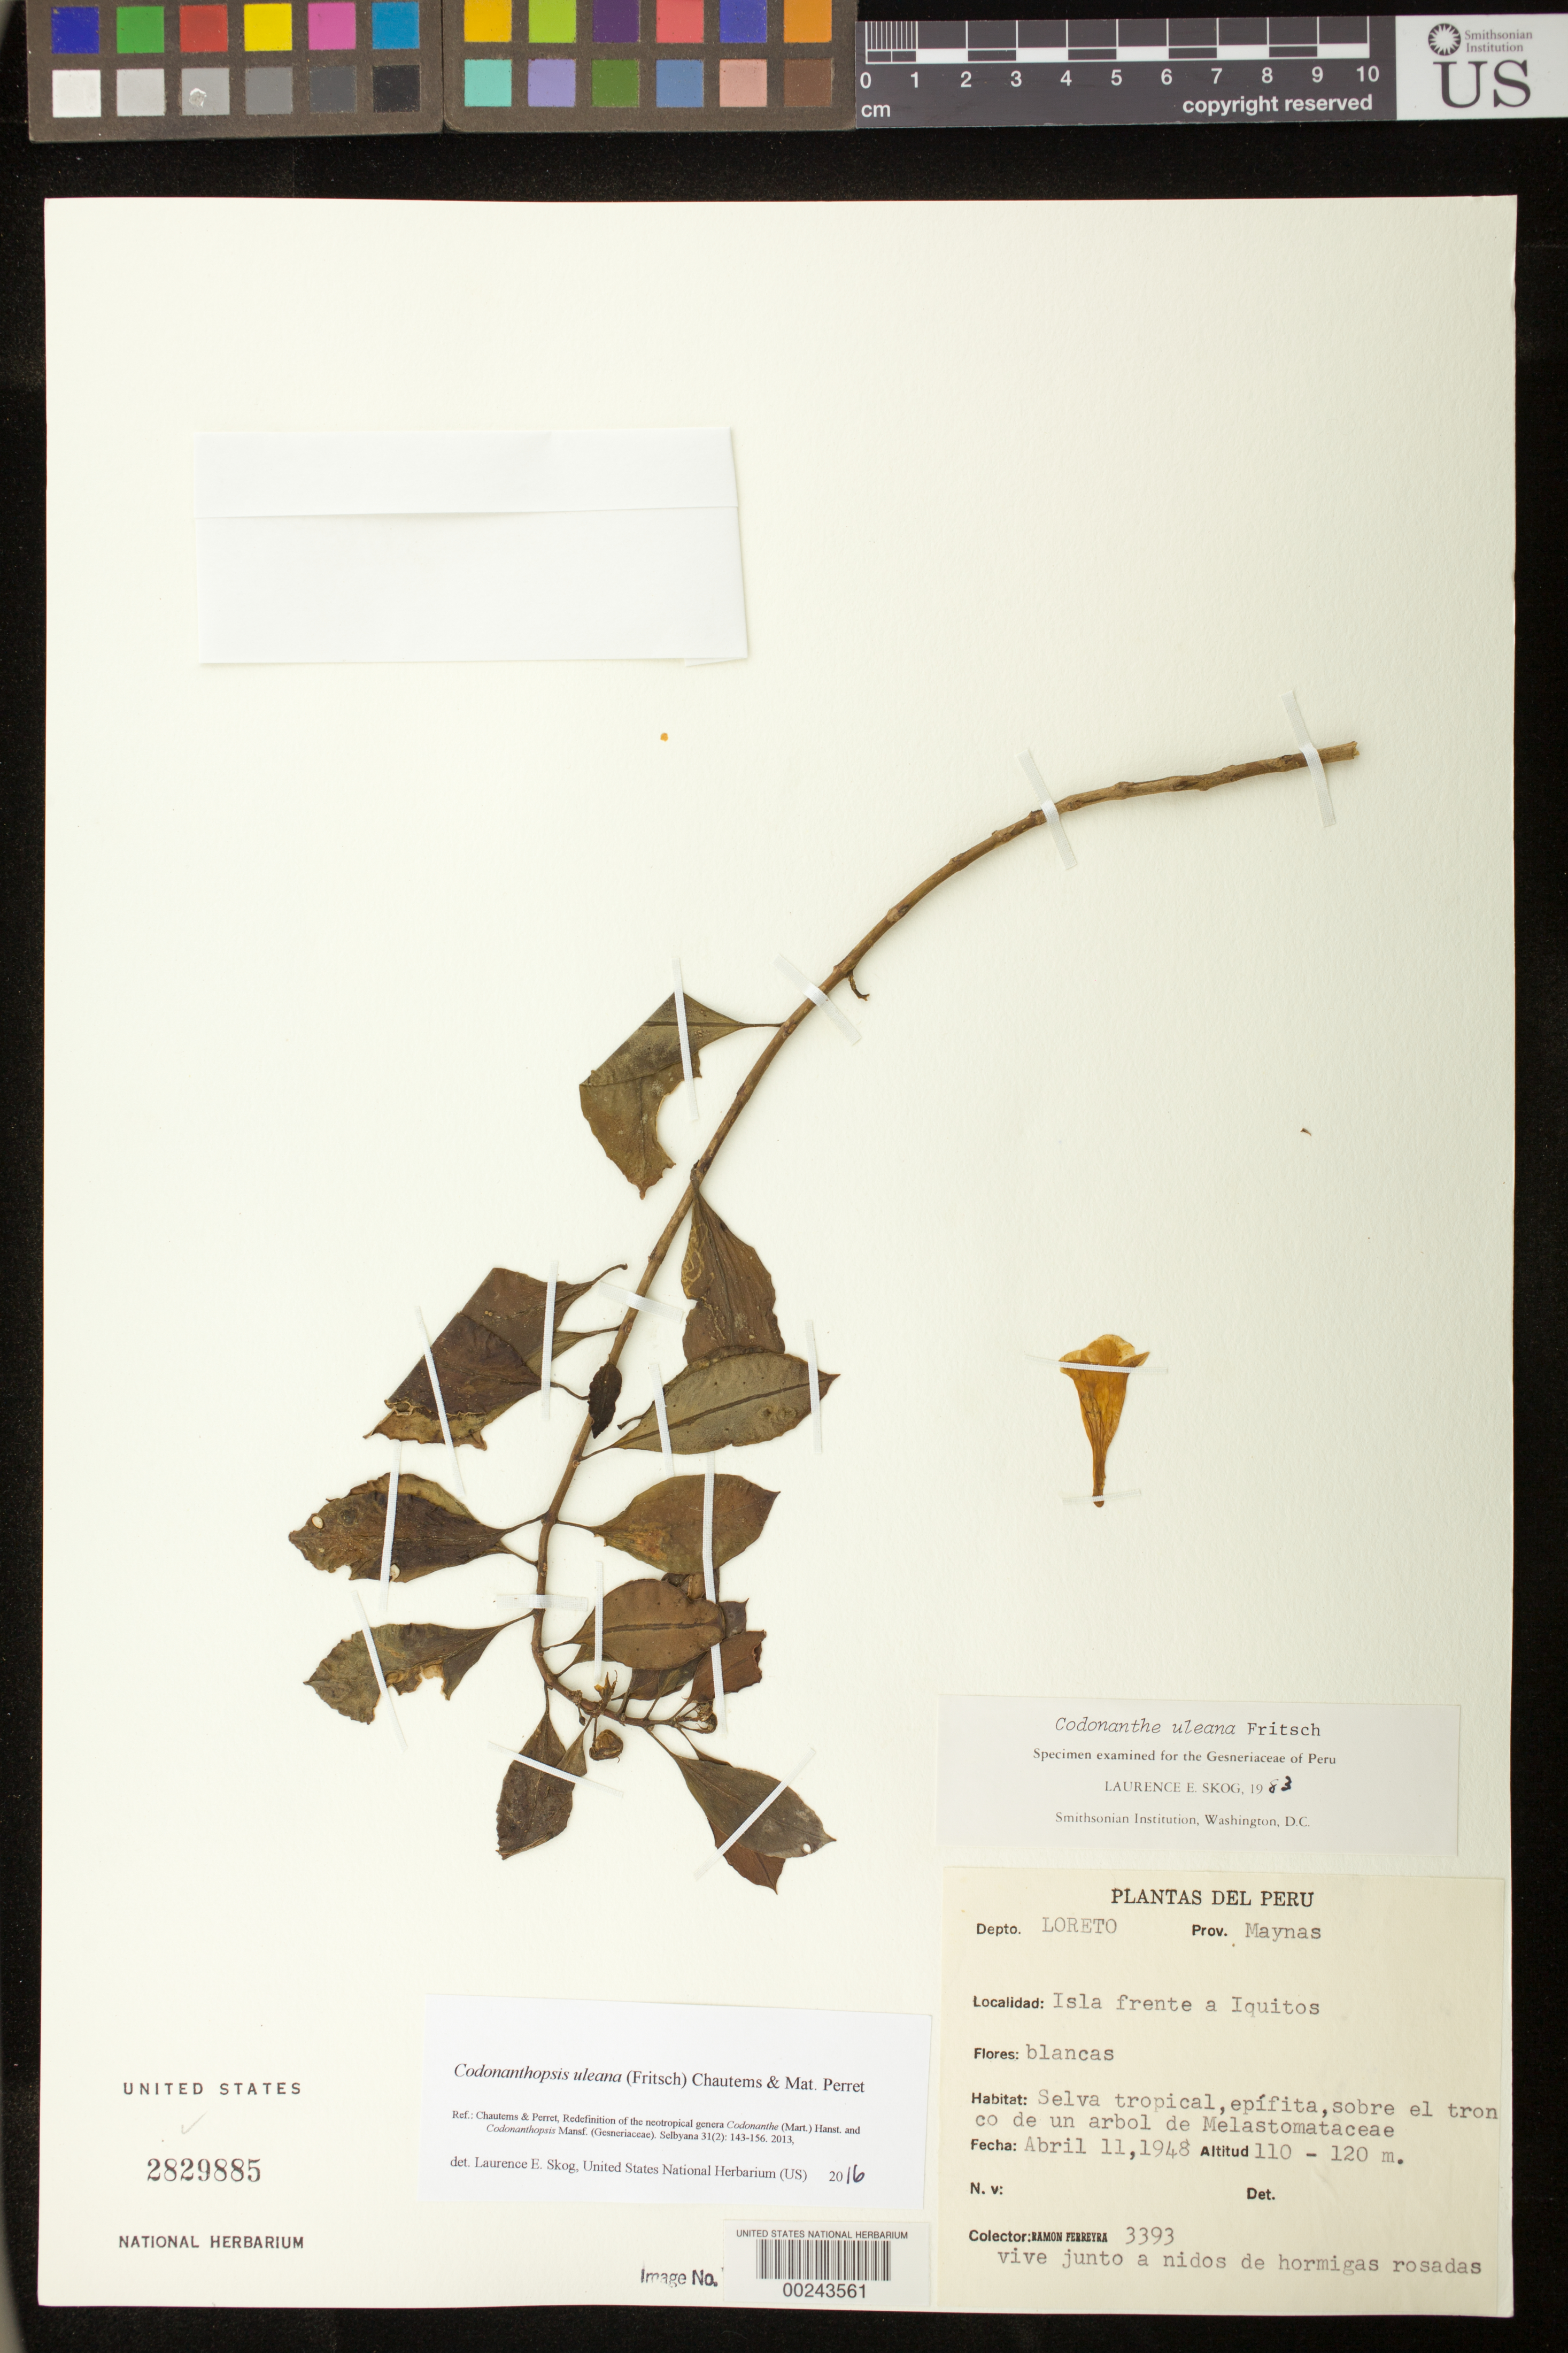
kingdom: Plantae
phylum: Tracheophyta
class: Magnoliopsida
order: Lamiales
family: Gesneriaceae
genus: Codonanthopsis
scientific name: Codonanthopsis uleana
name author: (Fritsch) Chautems & Mat.Perret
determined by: Skog, Laurence E.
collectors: R. A. Ferreyra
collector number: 3393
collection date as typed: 11 Apr 1948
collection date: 1948-04-11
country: Peru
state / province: Loreto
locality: Prov. Maynas; Isla opposite Iquitos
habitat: Tropical forest, epiphyte, on trunk of Melastomataceae tree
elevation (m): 110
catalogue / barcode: US 2829885